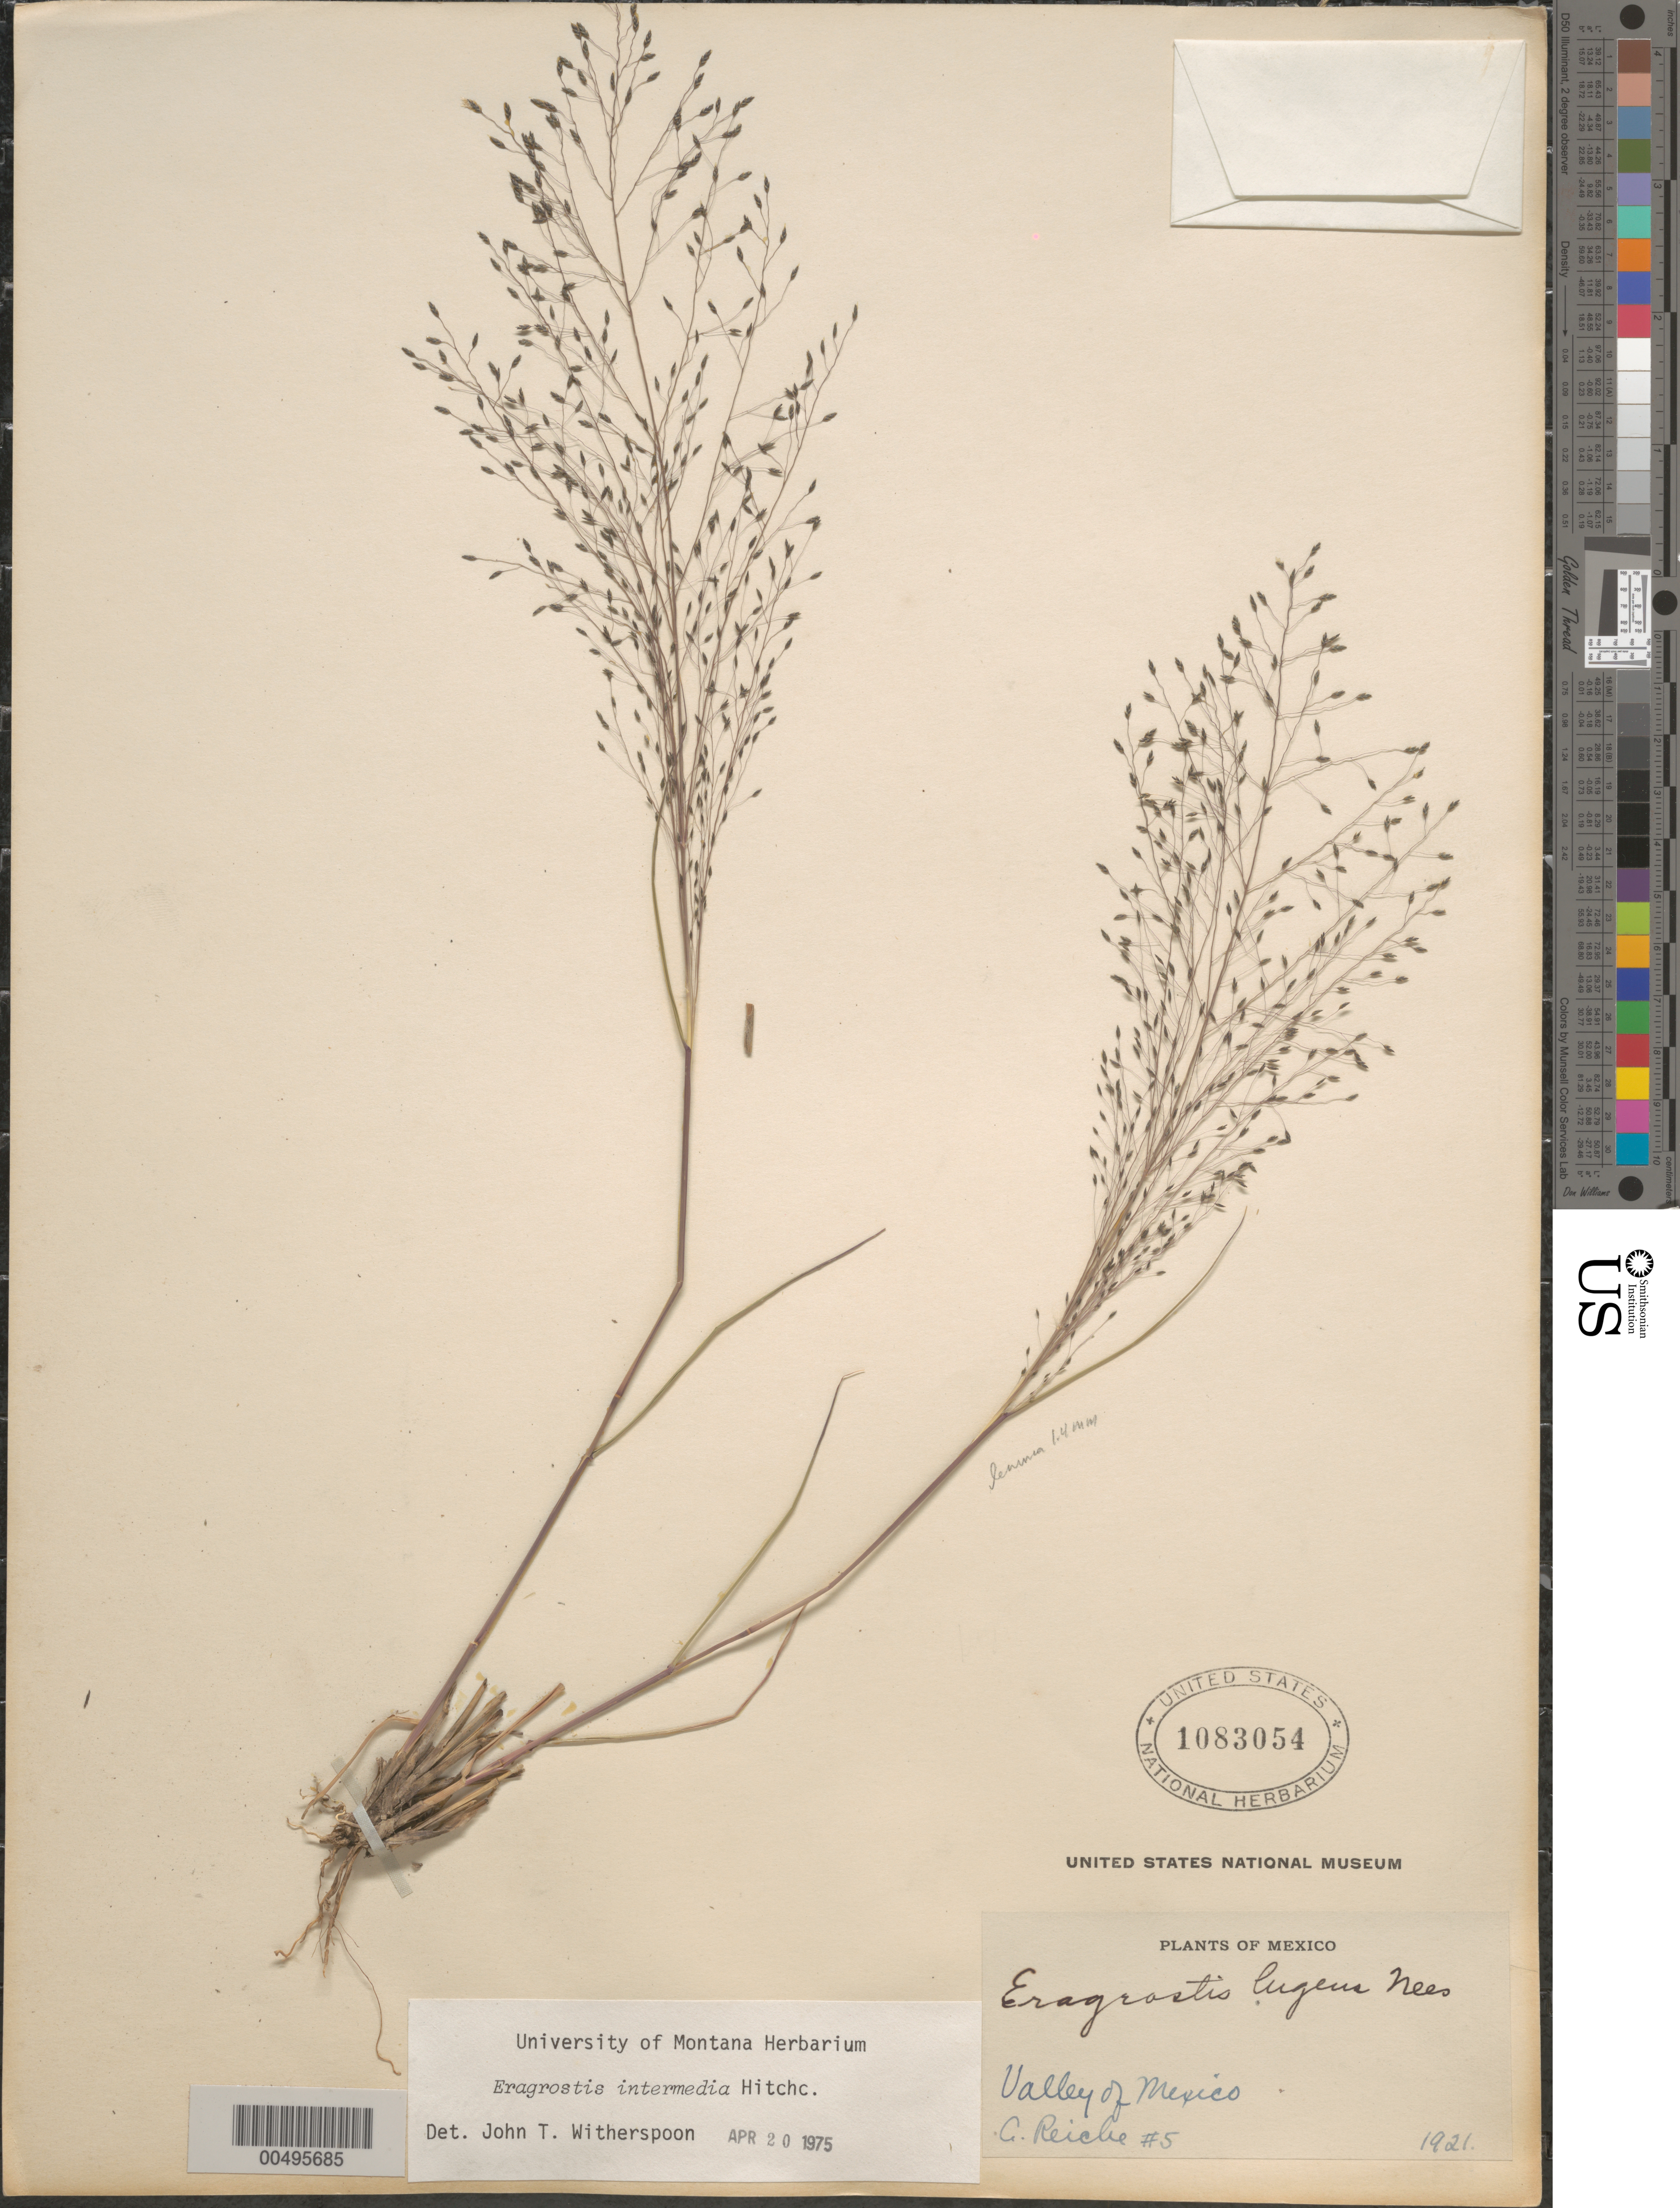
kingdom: Plantae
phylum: Tracheophyta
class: Liliopsida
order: Poales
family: Poaceae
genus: Eragrostis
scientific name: Eragrostis intermedia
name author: Hitchc.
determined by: Witherspoon, John T.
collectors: K. F. Reiche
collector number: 5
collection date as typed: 1921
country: Mexico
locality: Valley of Mexico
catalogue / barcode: US 1083054